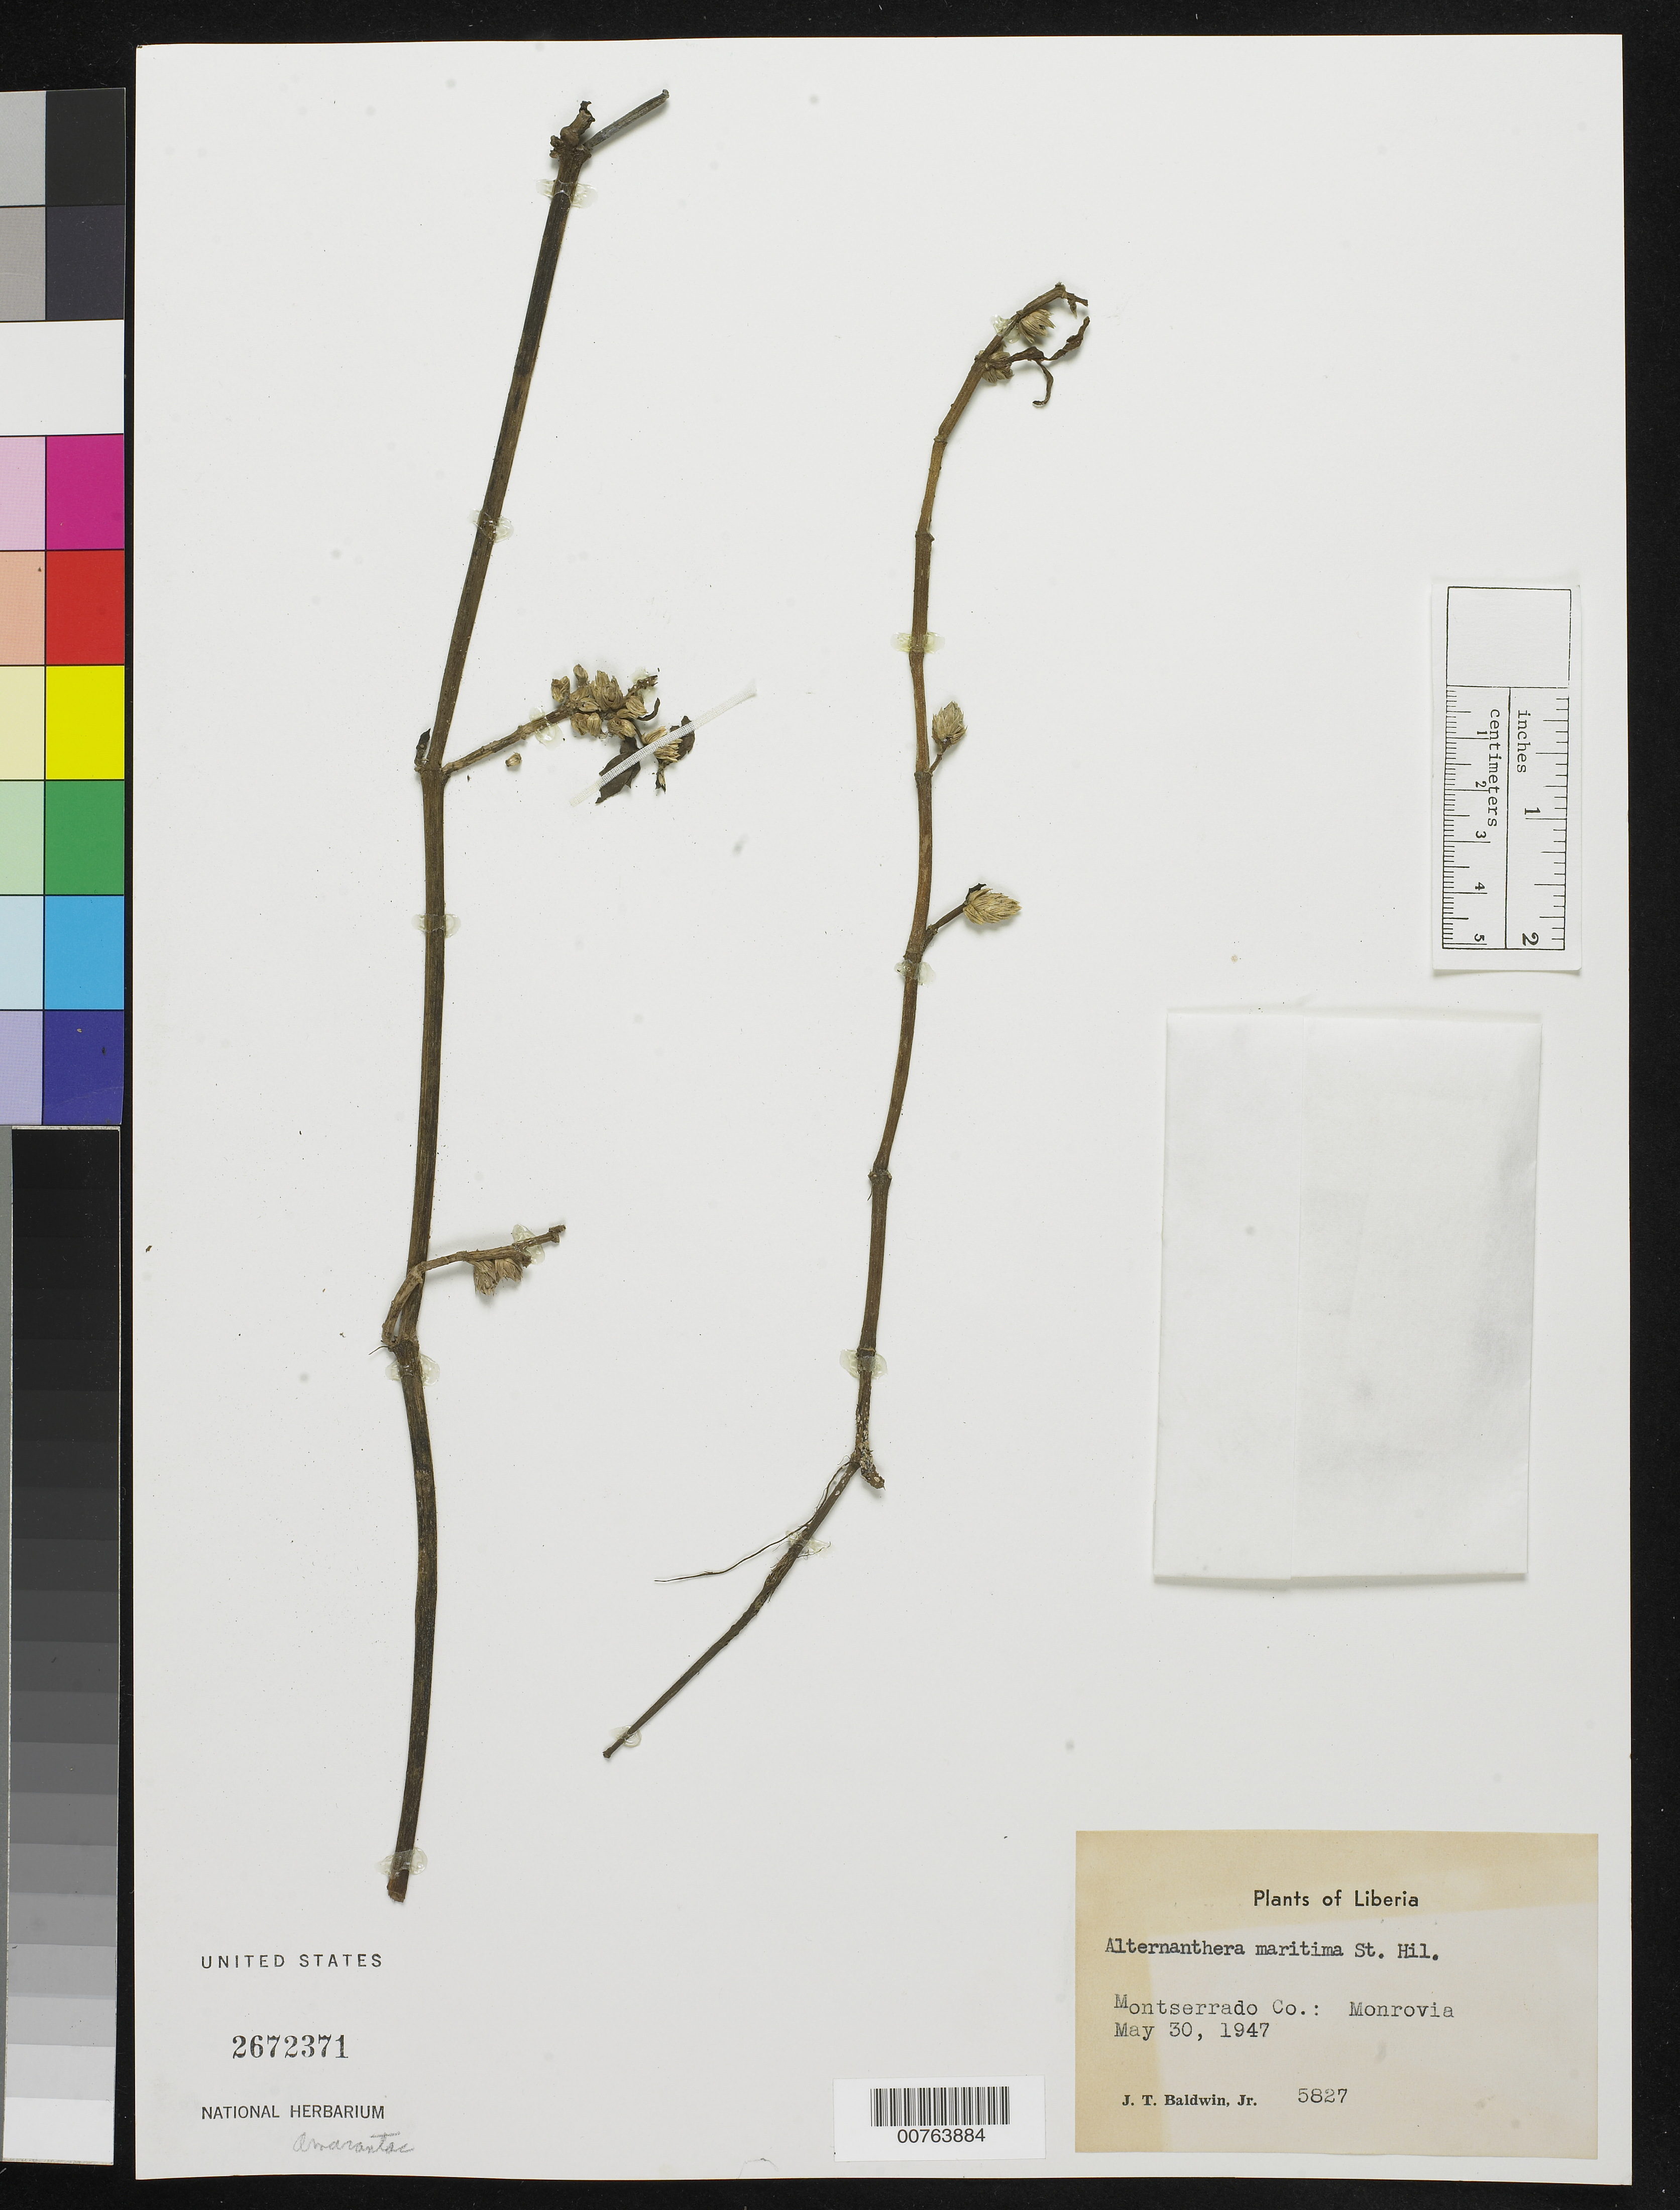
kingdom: Plantae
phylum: Tracheophyta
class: Magnoliopsida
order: Caryophyllales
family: Amaranthaceae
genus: Alternanthera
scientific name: Alternanthera maritima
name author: (Mart.) A. St.-Hil.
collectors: J. T. Baldwin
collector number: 5827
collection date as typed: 30 May 1947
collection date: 1947-05-30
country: Liberia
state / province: Montserrado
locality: Monrovia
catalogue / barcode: US 2672371